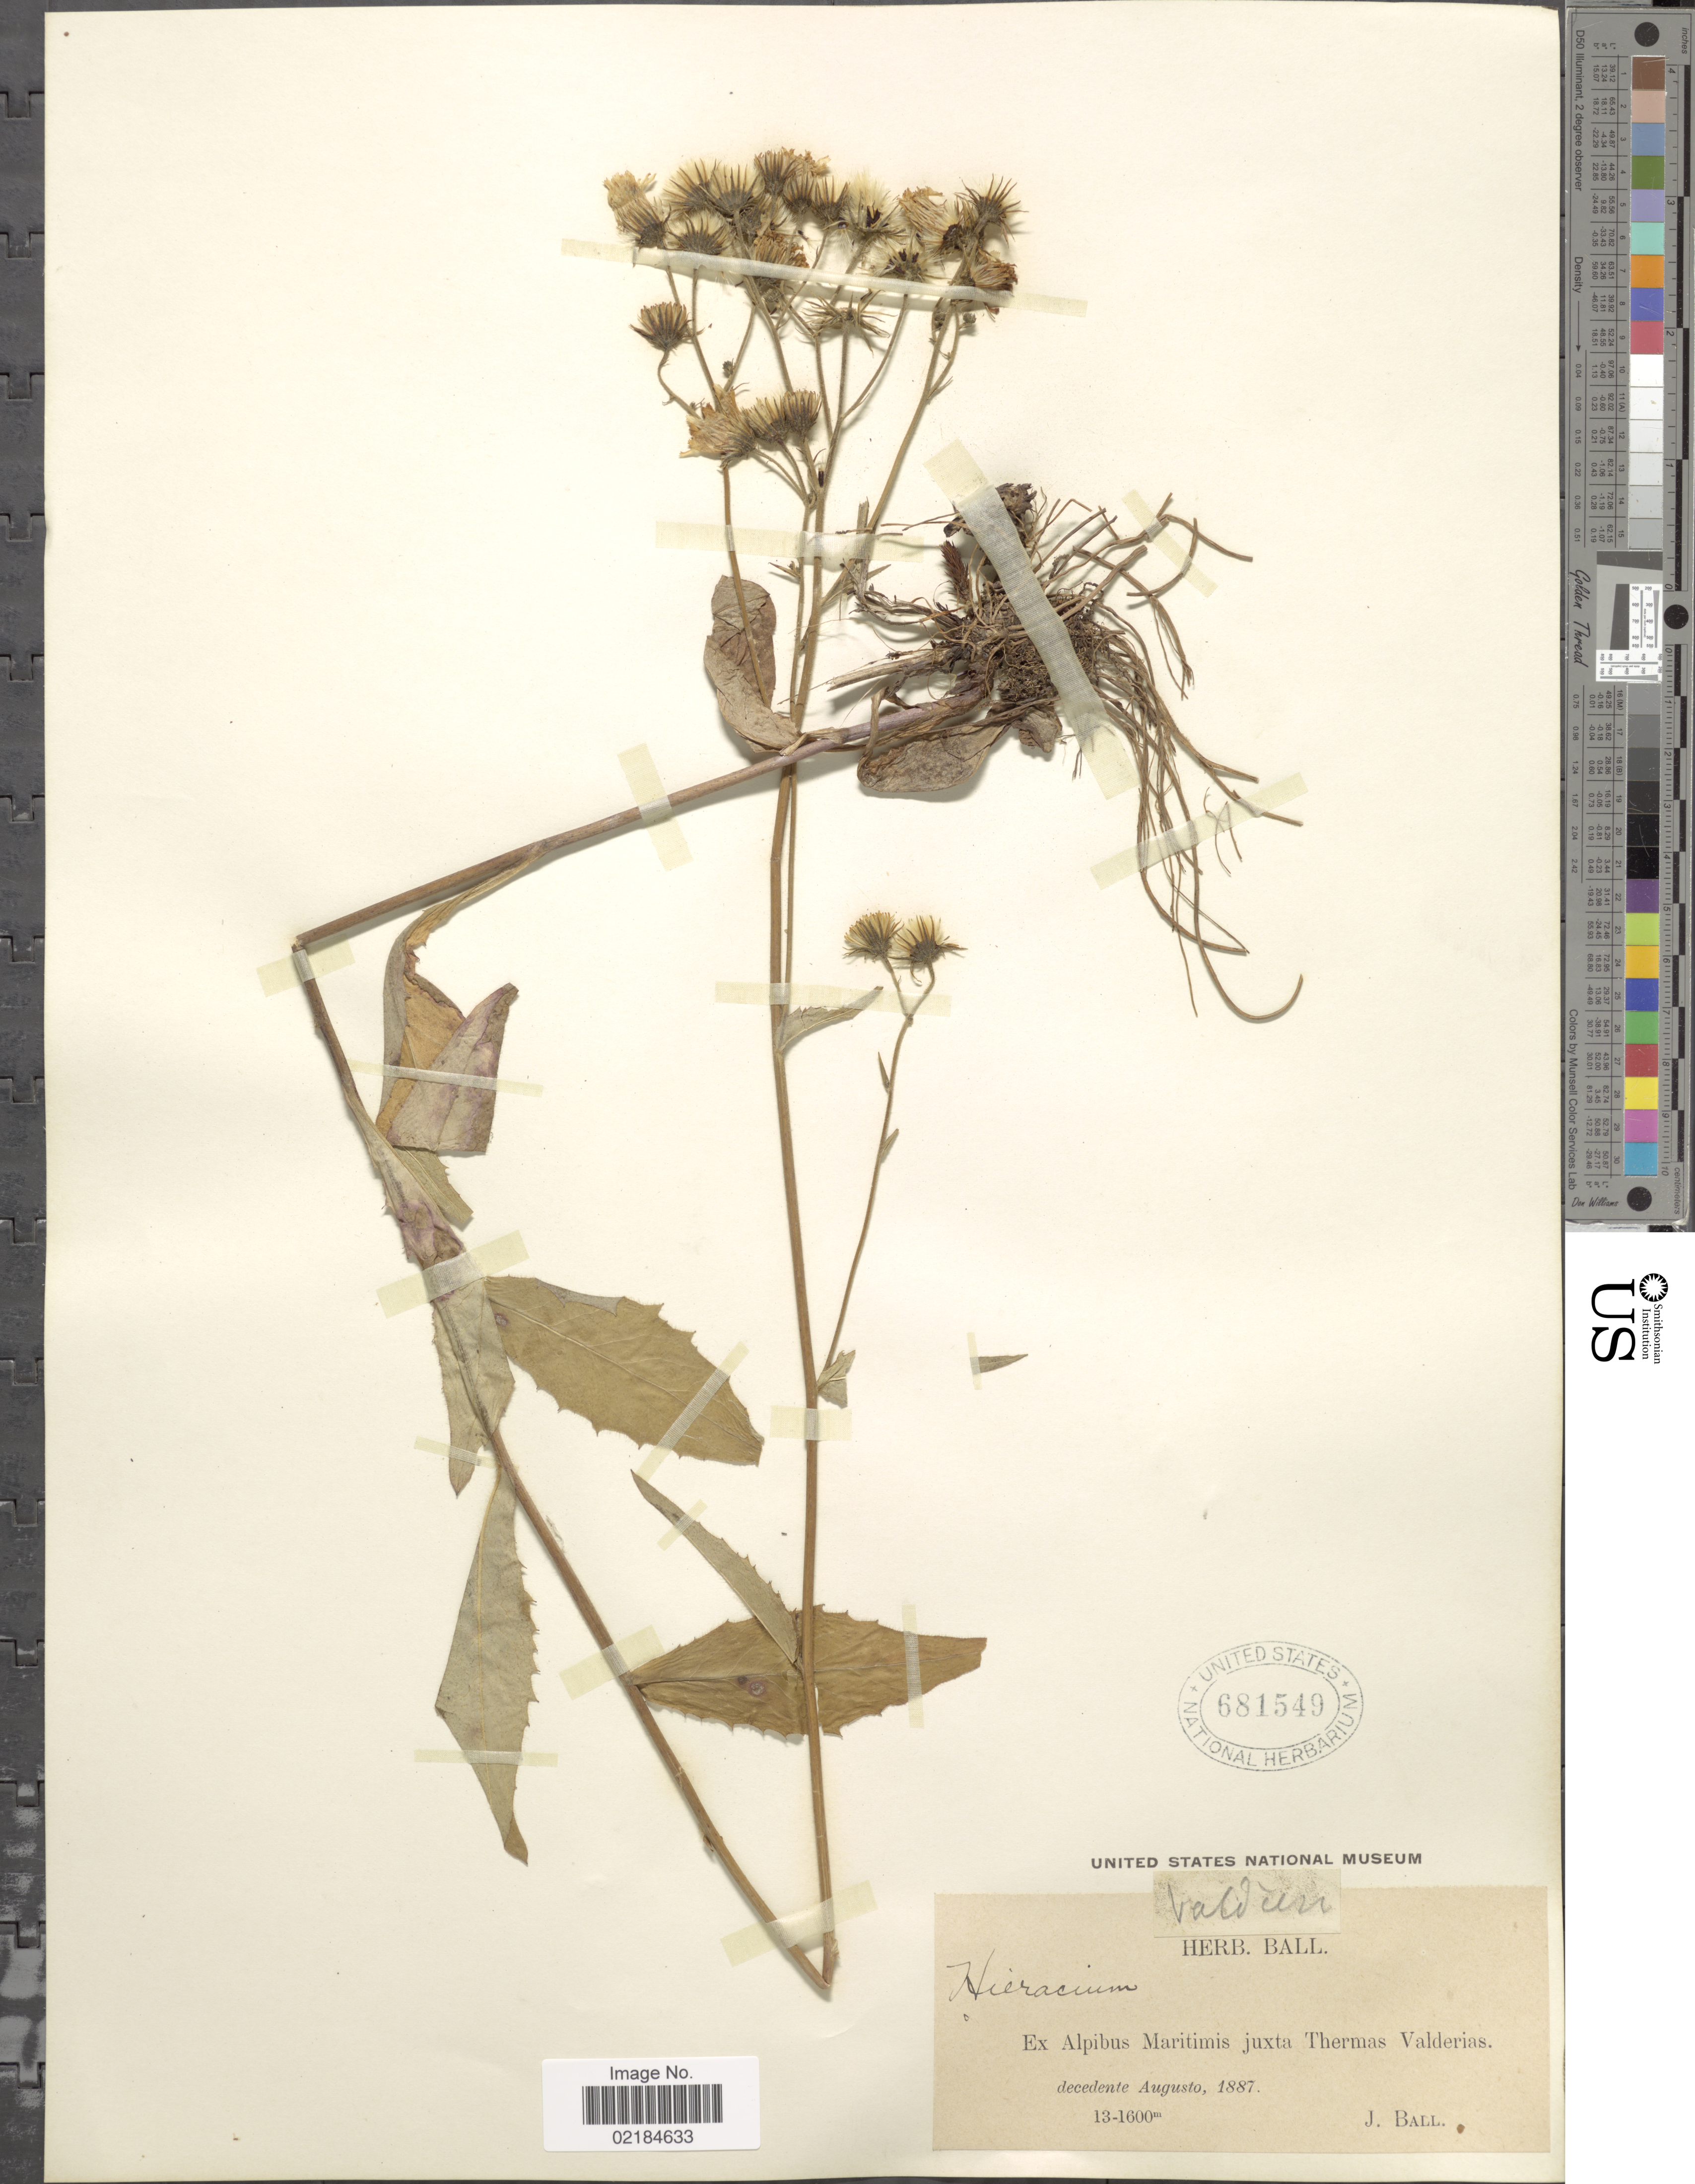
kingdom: Plantae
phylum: Tracheophyta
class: Magnoliopsida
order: Asterales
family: Asteraceae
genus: Hieracium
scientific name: Hieracium repandulare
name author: Druce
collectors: J. Ball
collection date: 1887-08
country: Spain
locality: Ex Alpibus Maritimus juxta Thermas Valderias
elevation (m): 1300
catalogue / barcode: US 681549